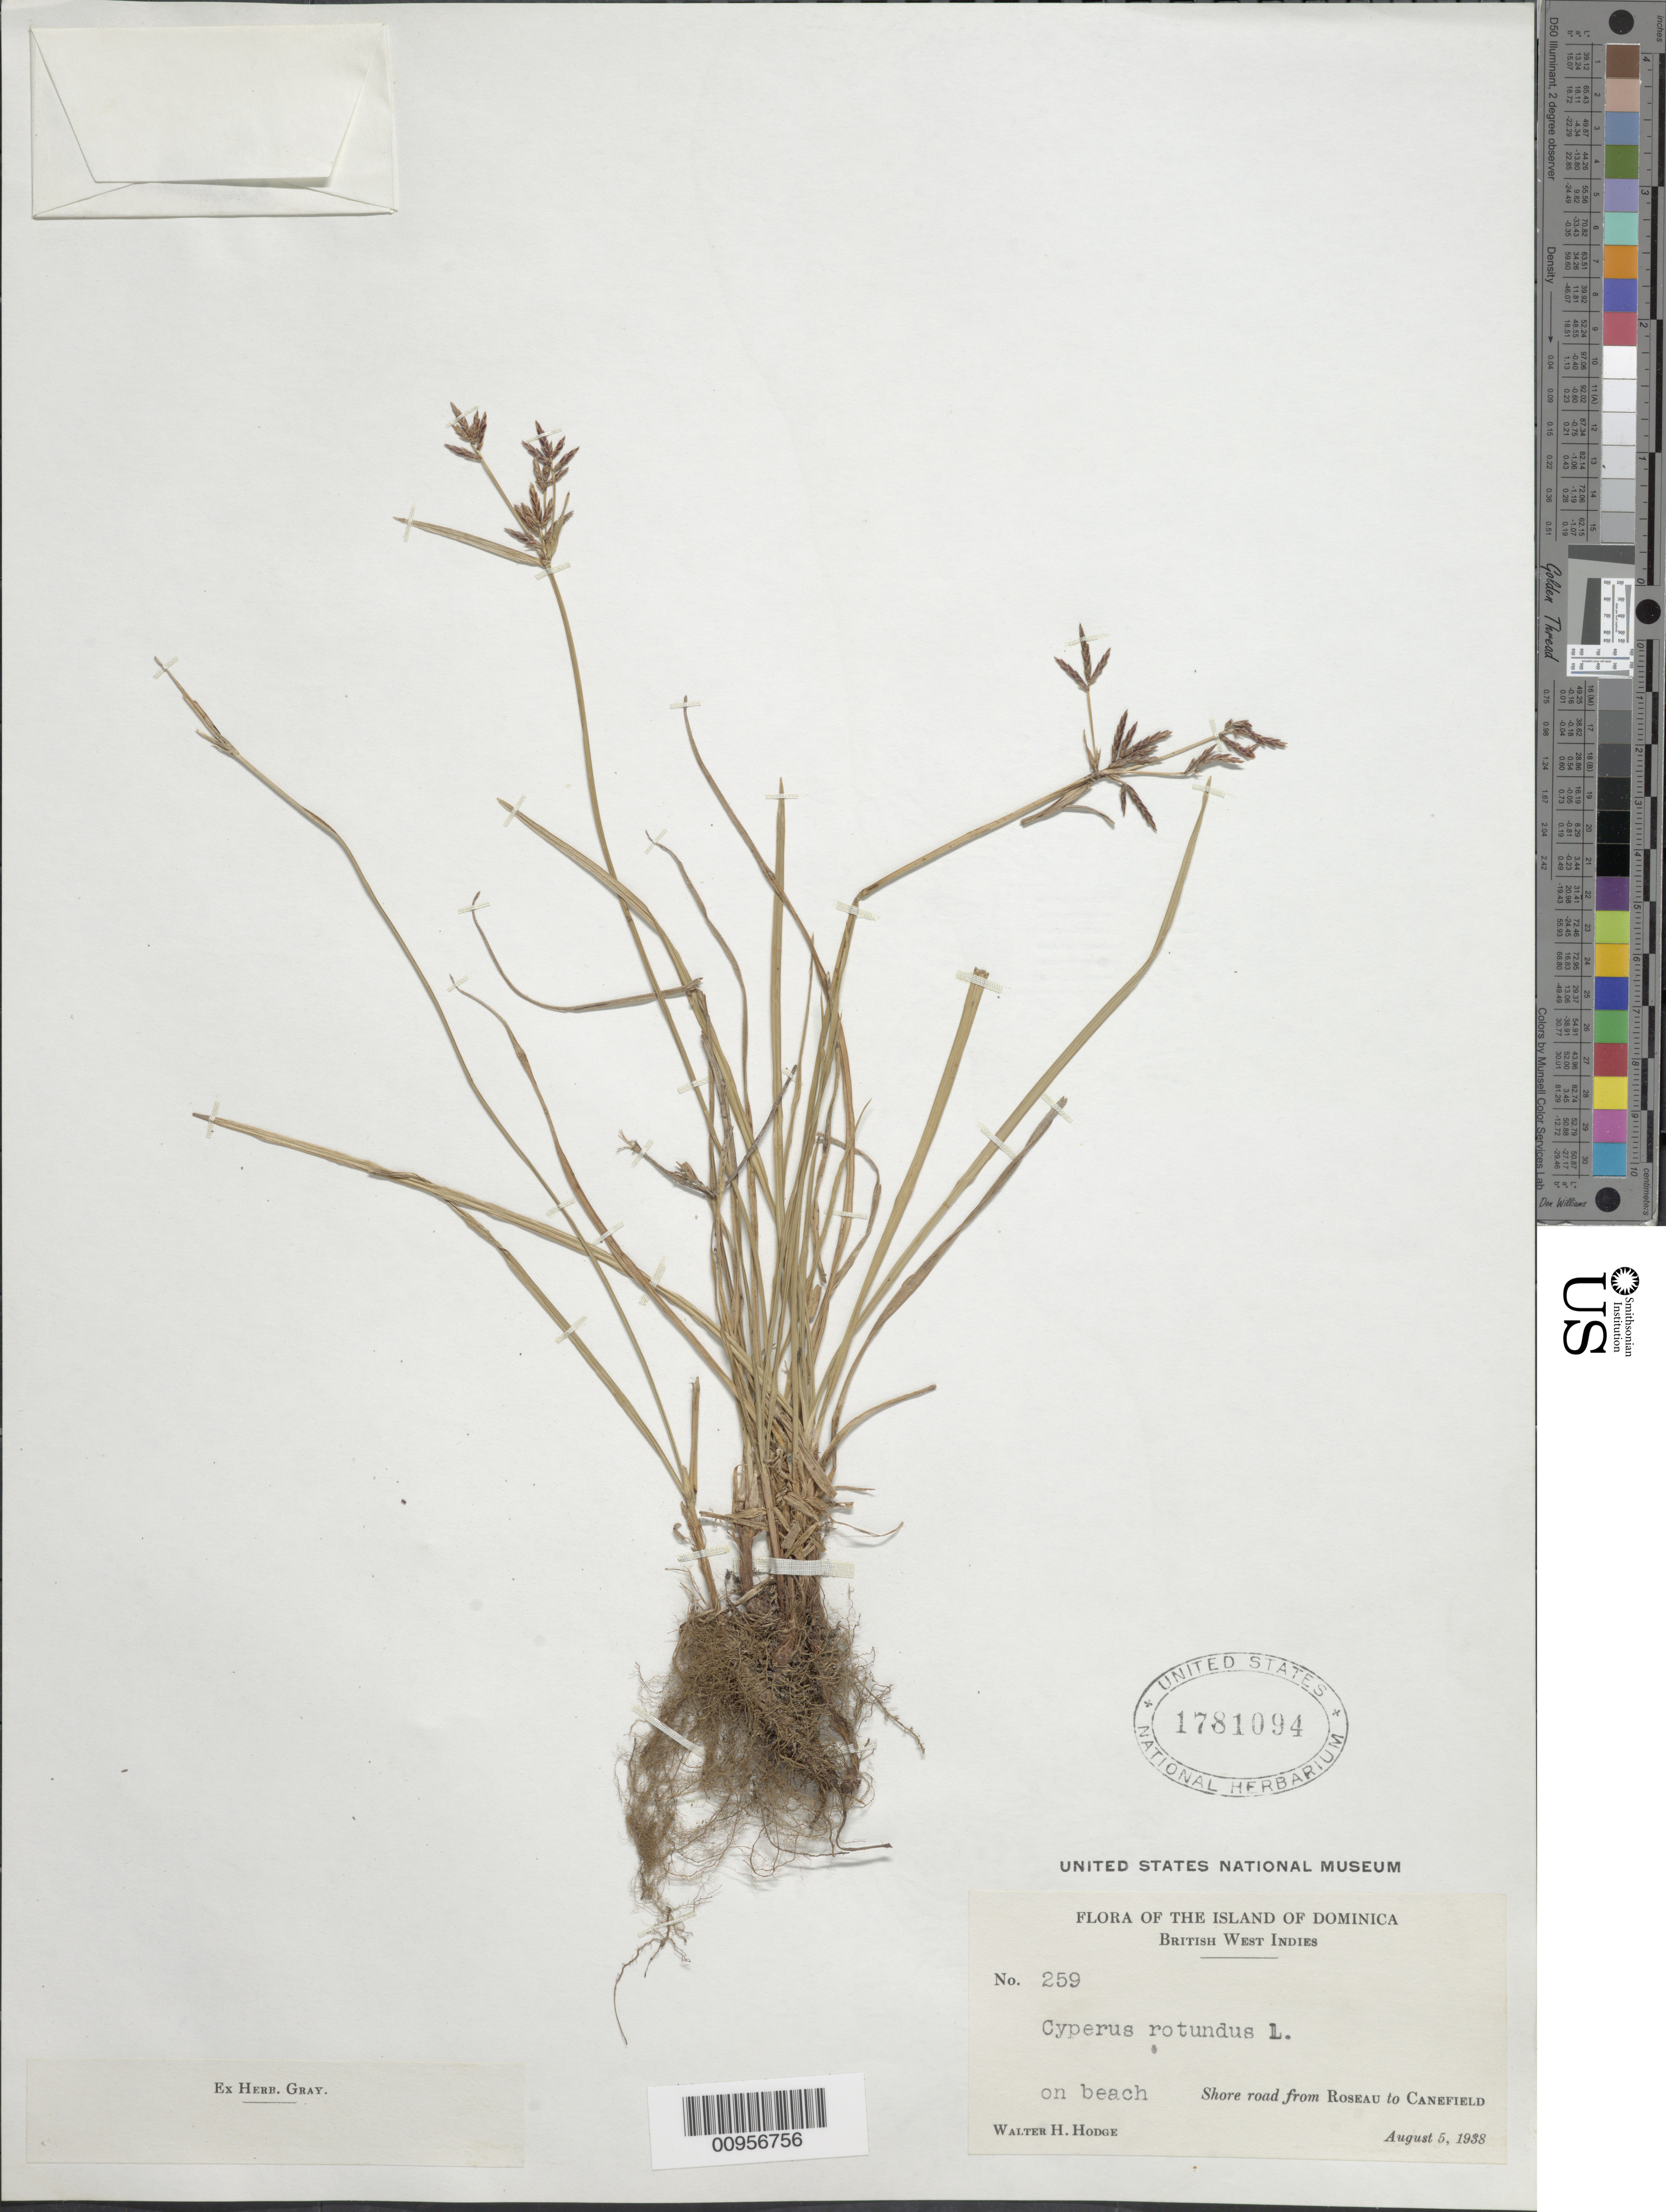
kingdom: Plantae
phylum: Tracheophyta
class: Liliopsida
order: Poales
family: Cyperaceae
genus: Cyperus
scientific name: Cyperus rotundus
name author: L.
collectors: W. Hodge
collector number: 259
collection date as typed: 05 Aug 1938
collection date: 1938-08-05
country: Dominica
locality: Beach, shore road from Roseau to Canefield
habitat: On beach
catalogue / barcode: US 1781094